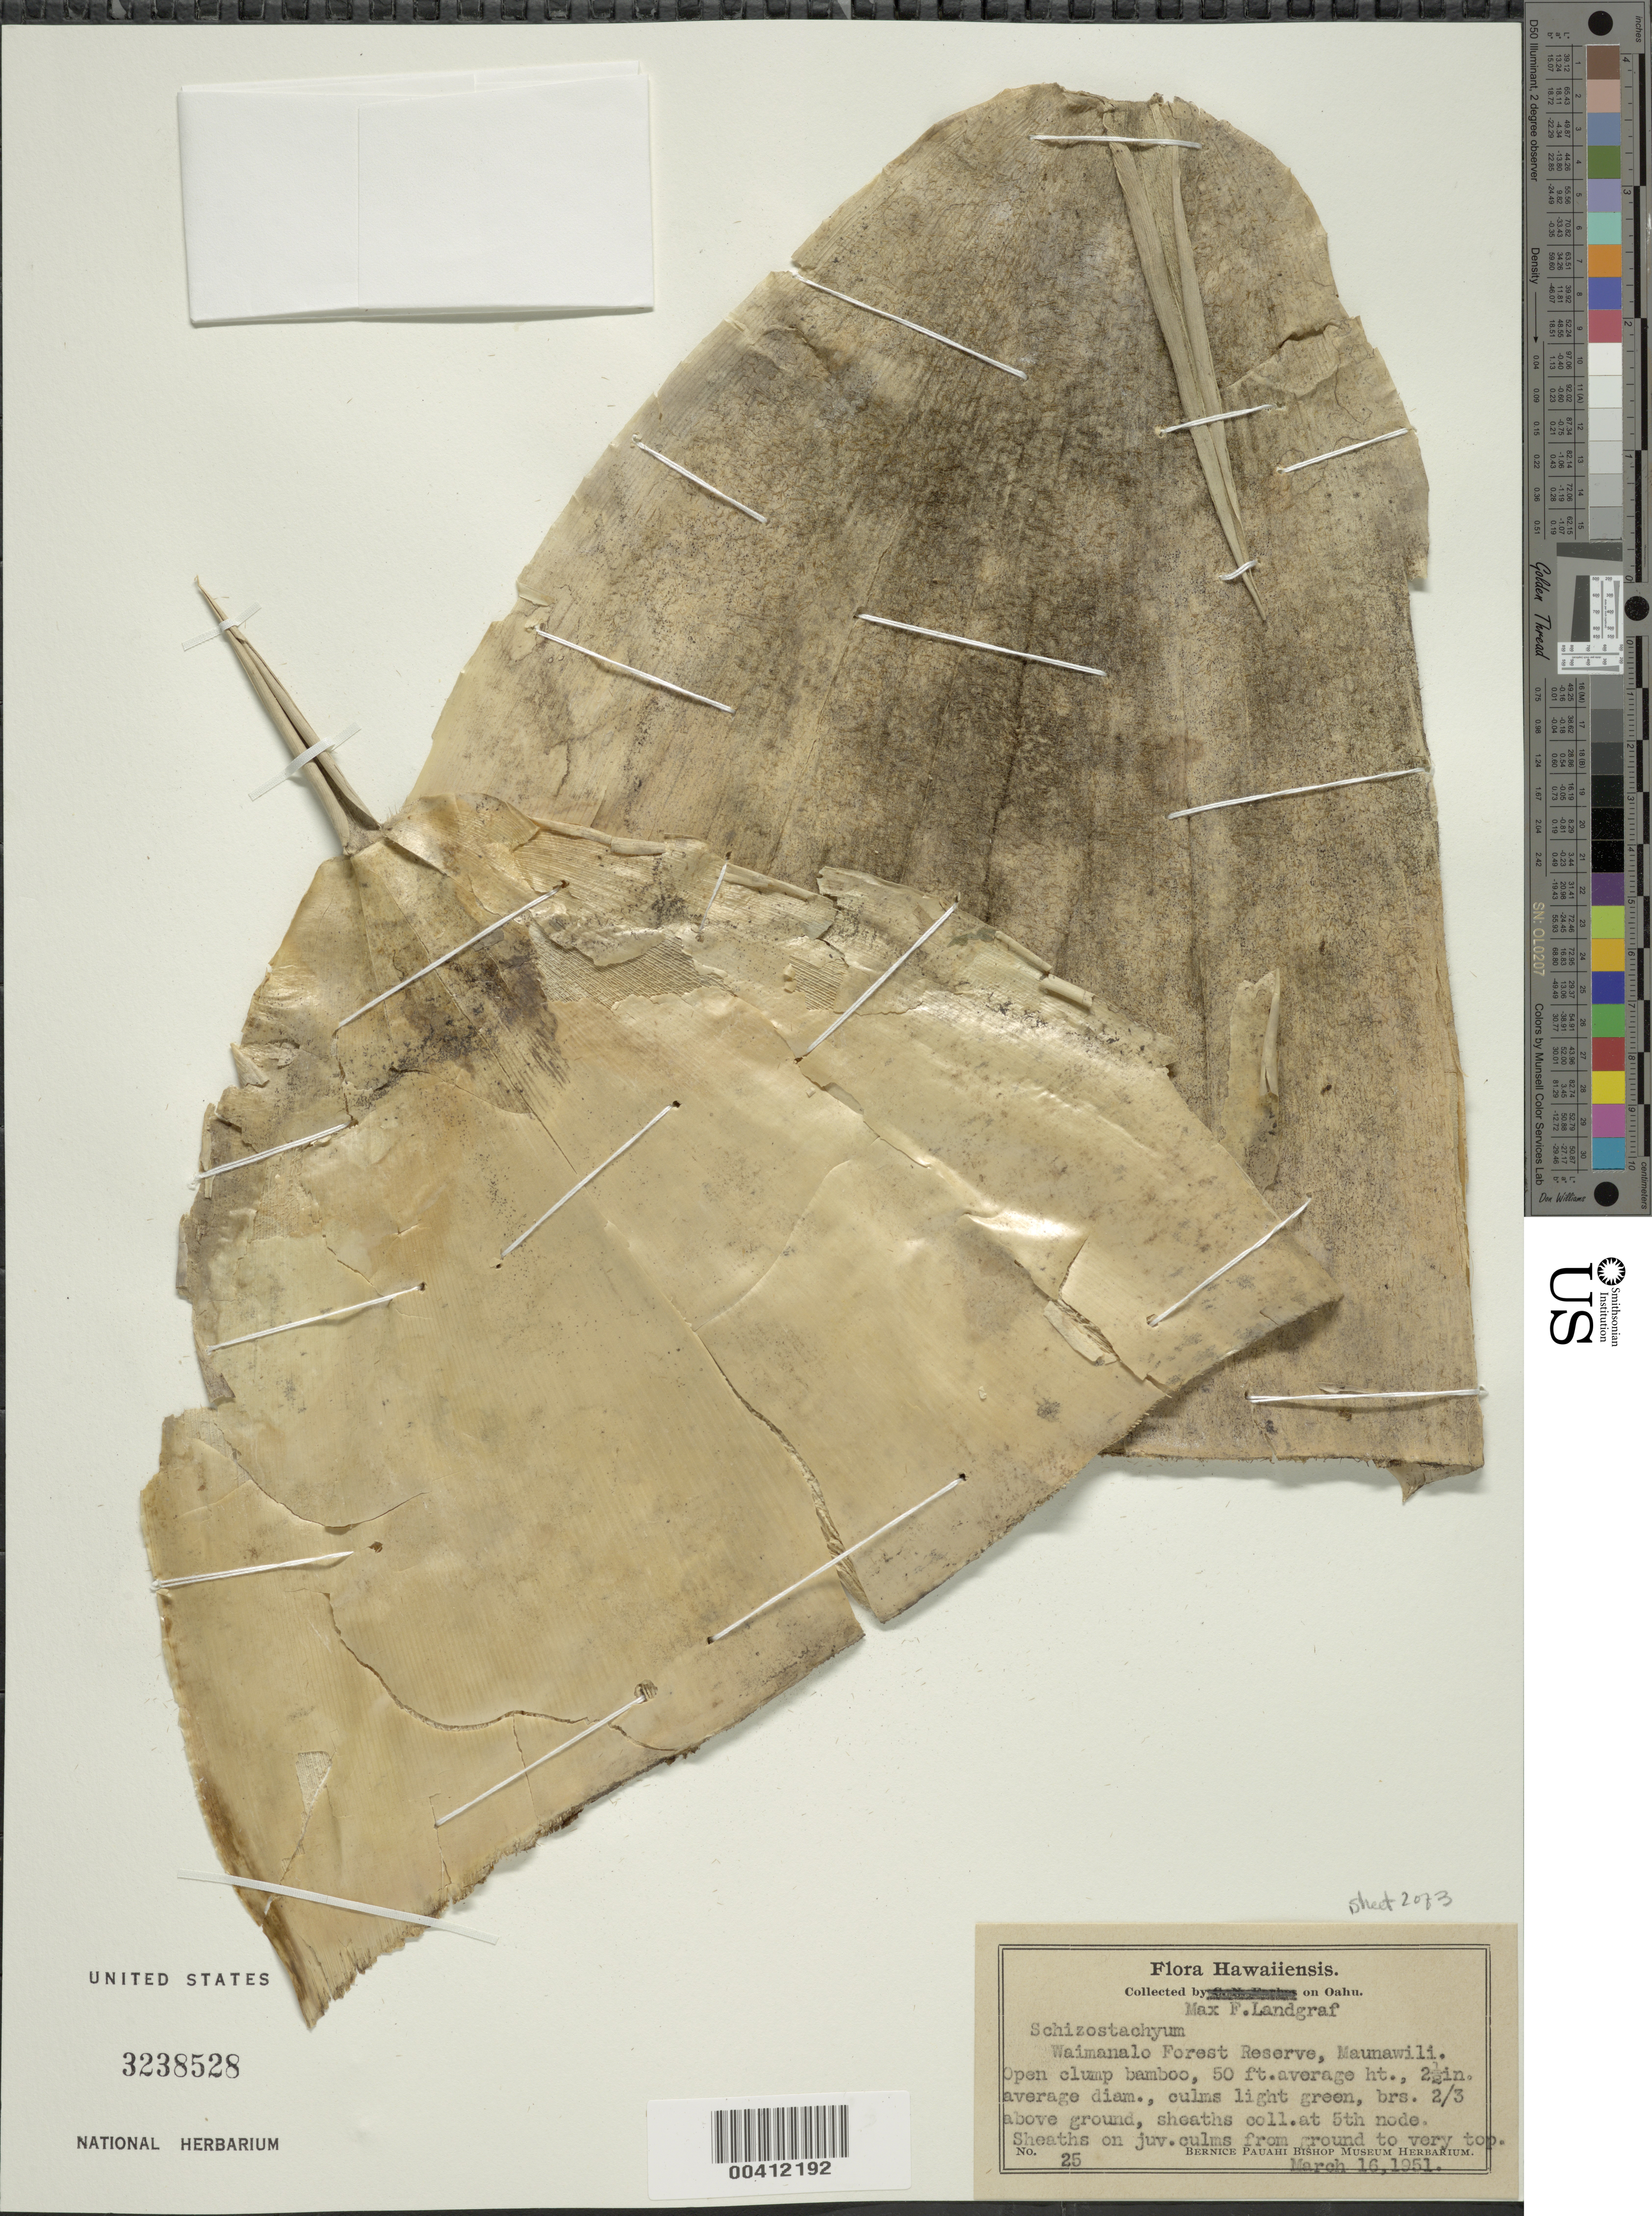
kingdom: Plantae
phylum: Tracheophyta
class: Liliopsida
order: Poales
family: Poaceae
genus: Schizostachyum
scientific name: Schizostachyum sp.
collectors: M. Landgraf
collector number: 25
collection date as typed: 16 Mar 1951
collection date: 1951-03-16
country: United States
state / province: Hawaii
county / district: Honolulu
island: Oahu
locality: Waimanalo forest reserve, maunawili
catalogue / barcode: US 3238528